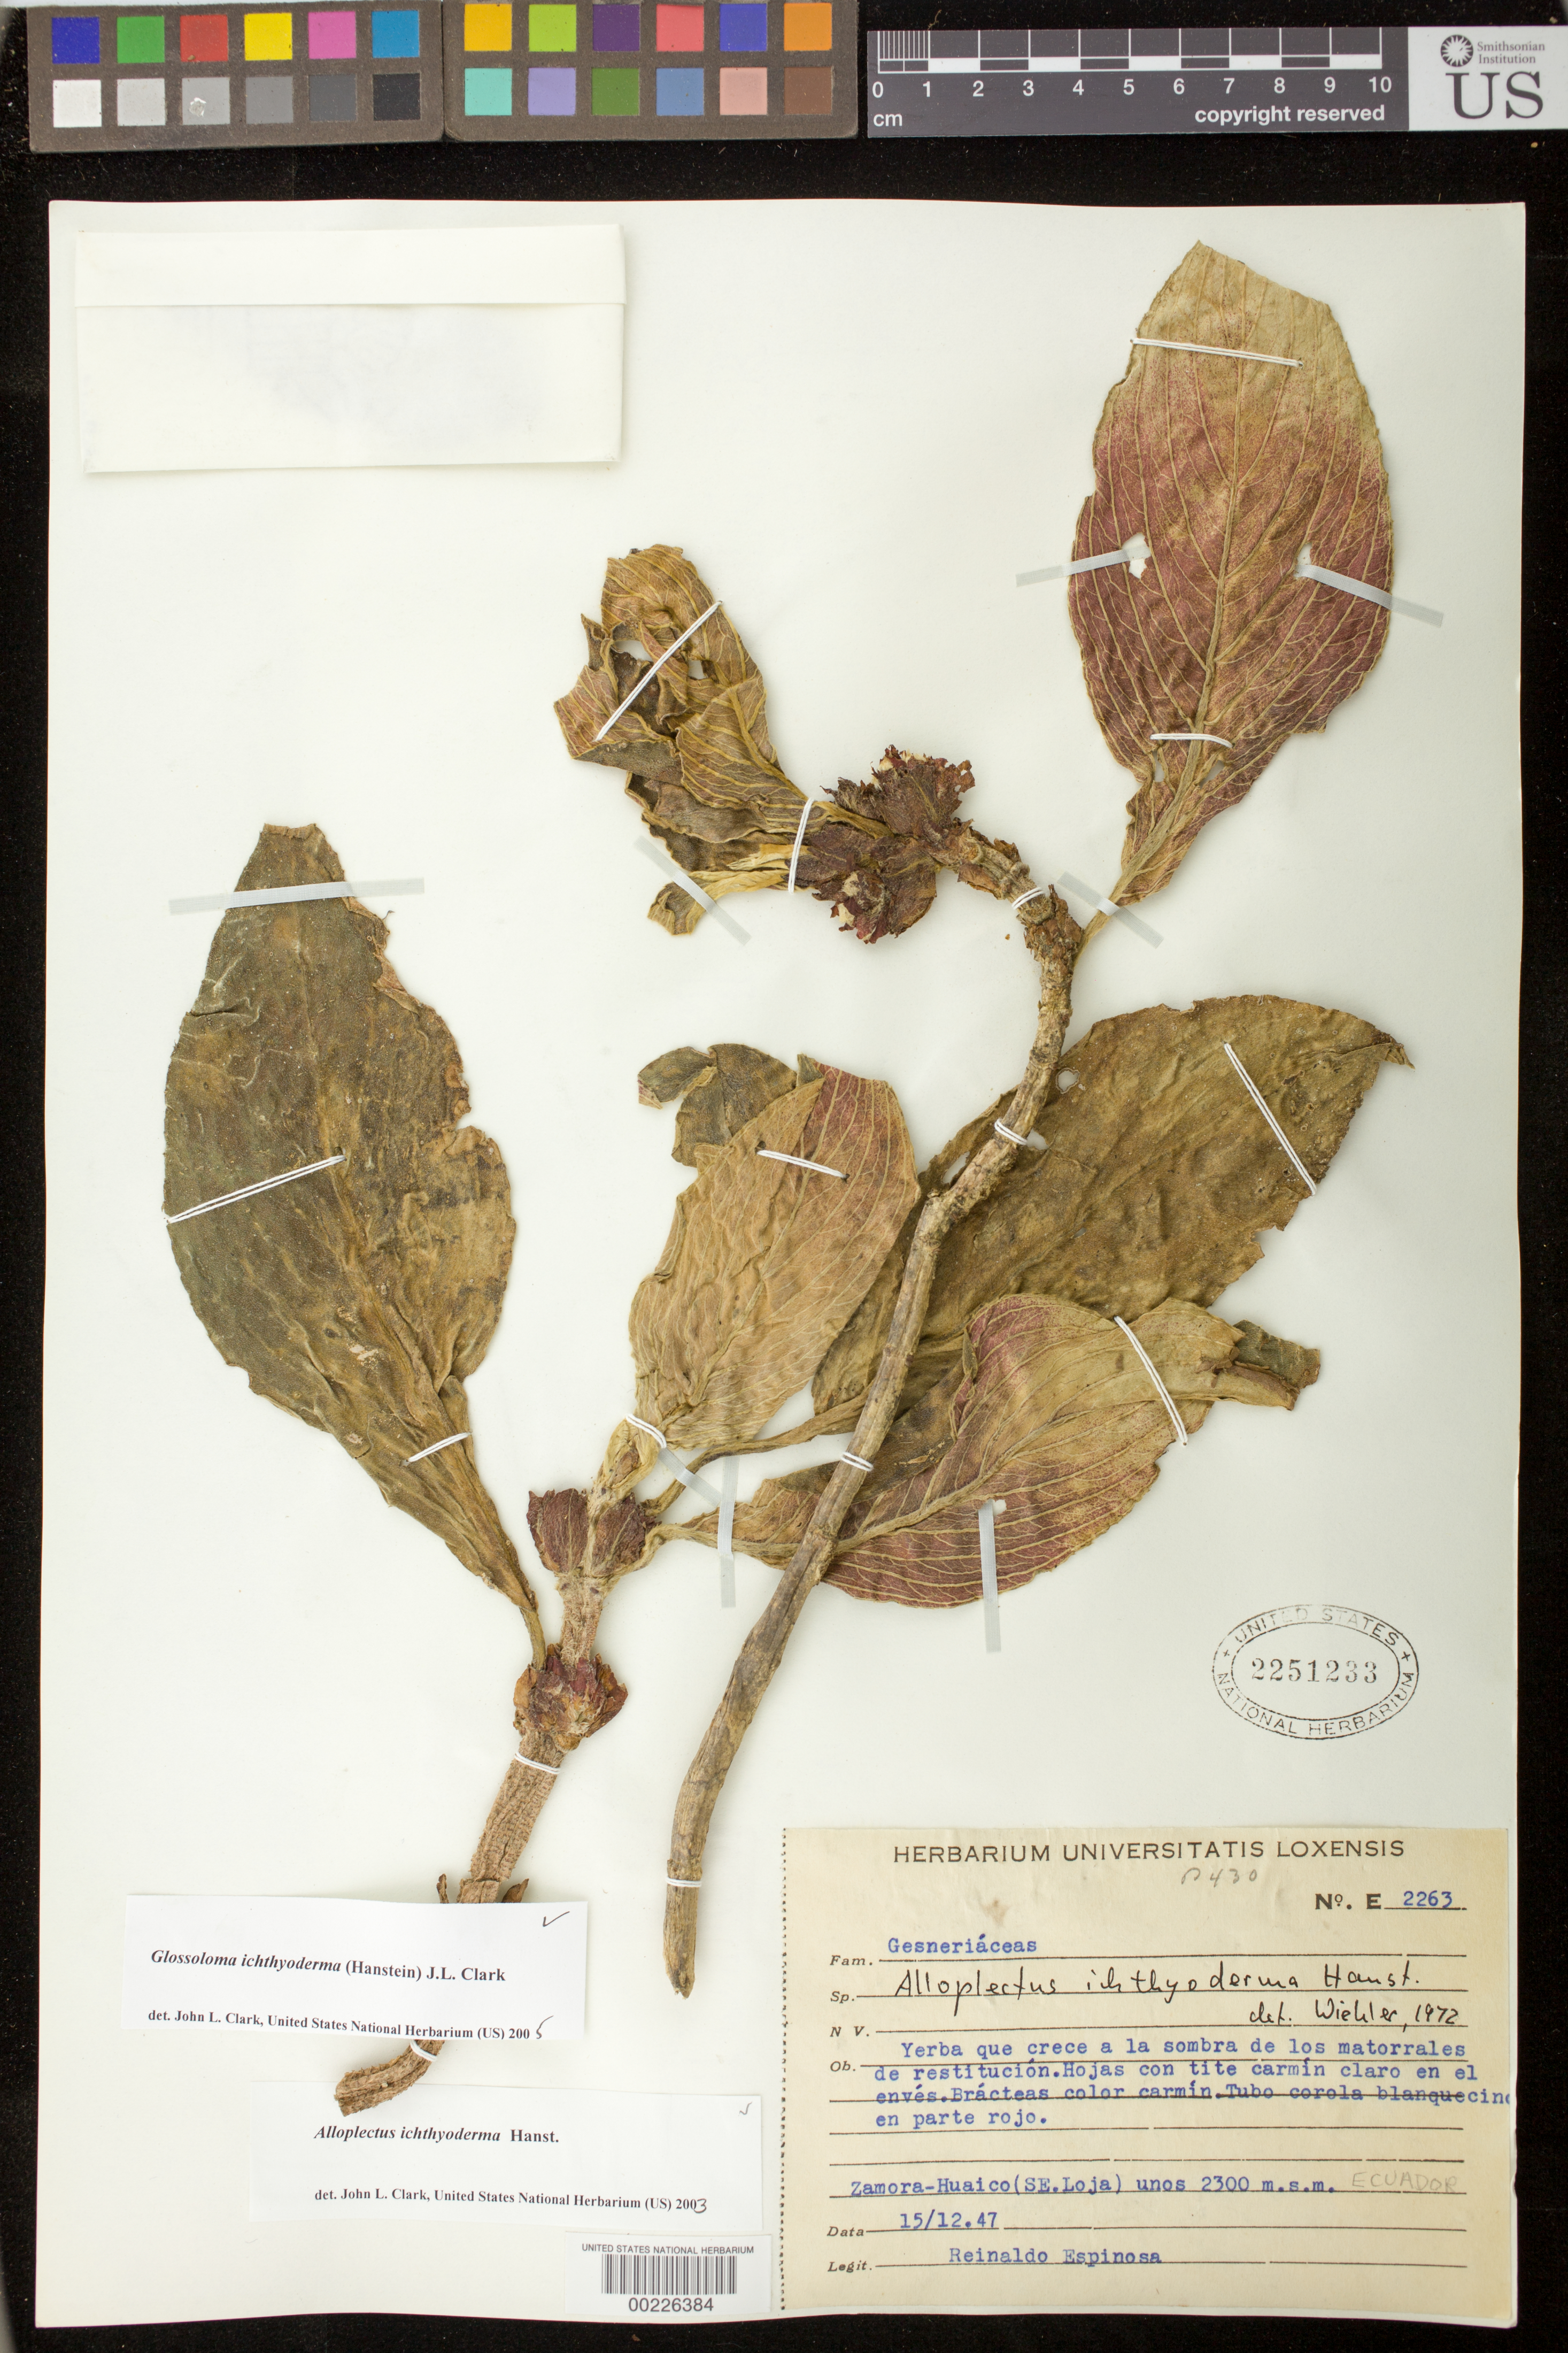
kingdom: Plantae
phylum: Tracheophyta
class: Magnoliopsida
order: Lamiales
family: Gesneriaceae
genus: Glossoloma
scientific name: Glossoloma ichthyoderma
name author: (Hanst.) J.L. Clark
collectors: R. Espinosa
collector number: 2263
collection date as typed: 15 Dec 1947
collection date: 1947-12-15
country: Ecuador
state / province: Loja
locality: Zamora-Huaico (SE Loja)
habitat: Growing in the shade of restored thickets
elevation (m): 2300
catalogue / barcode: US 2251233